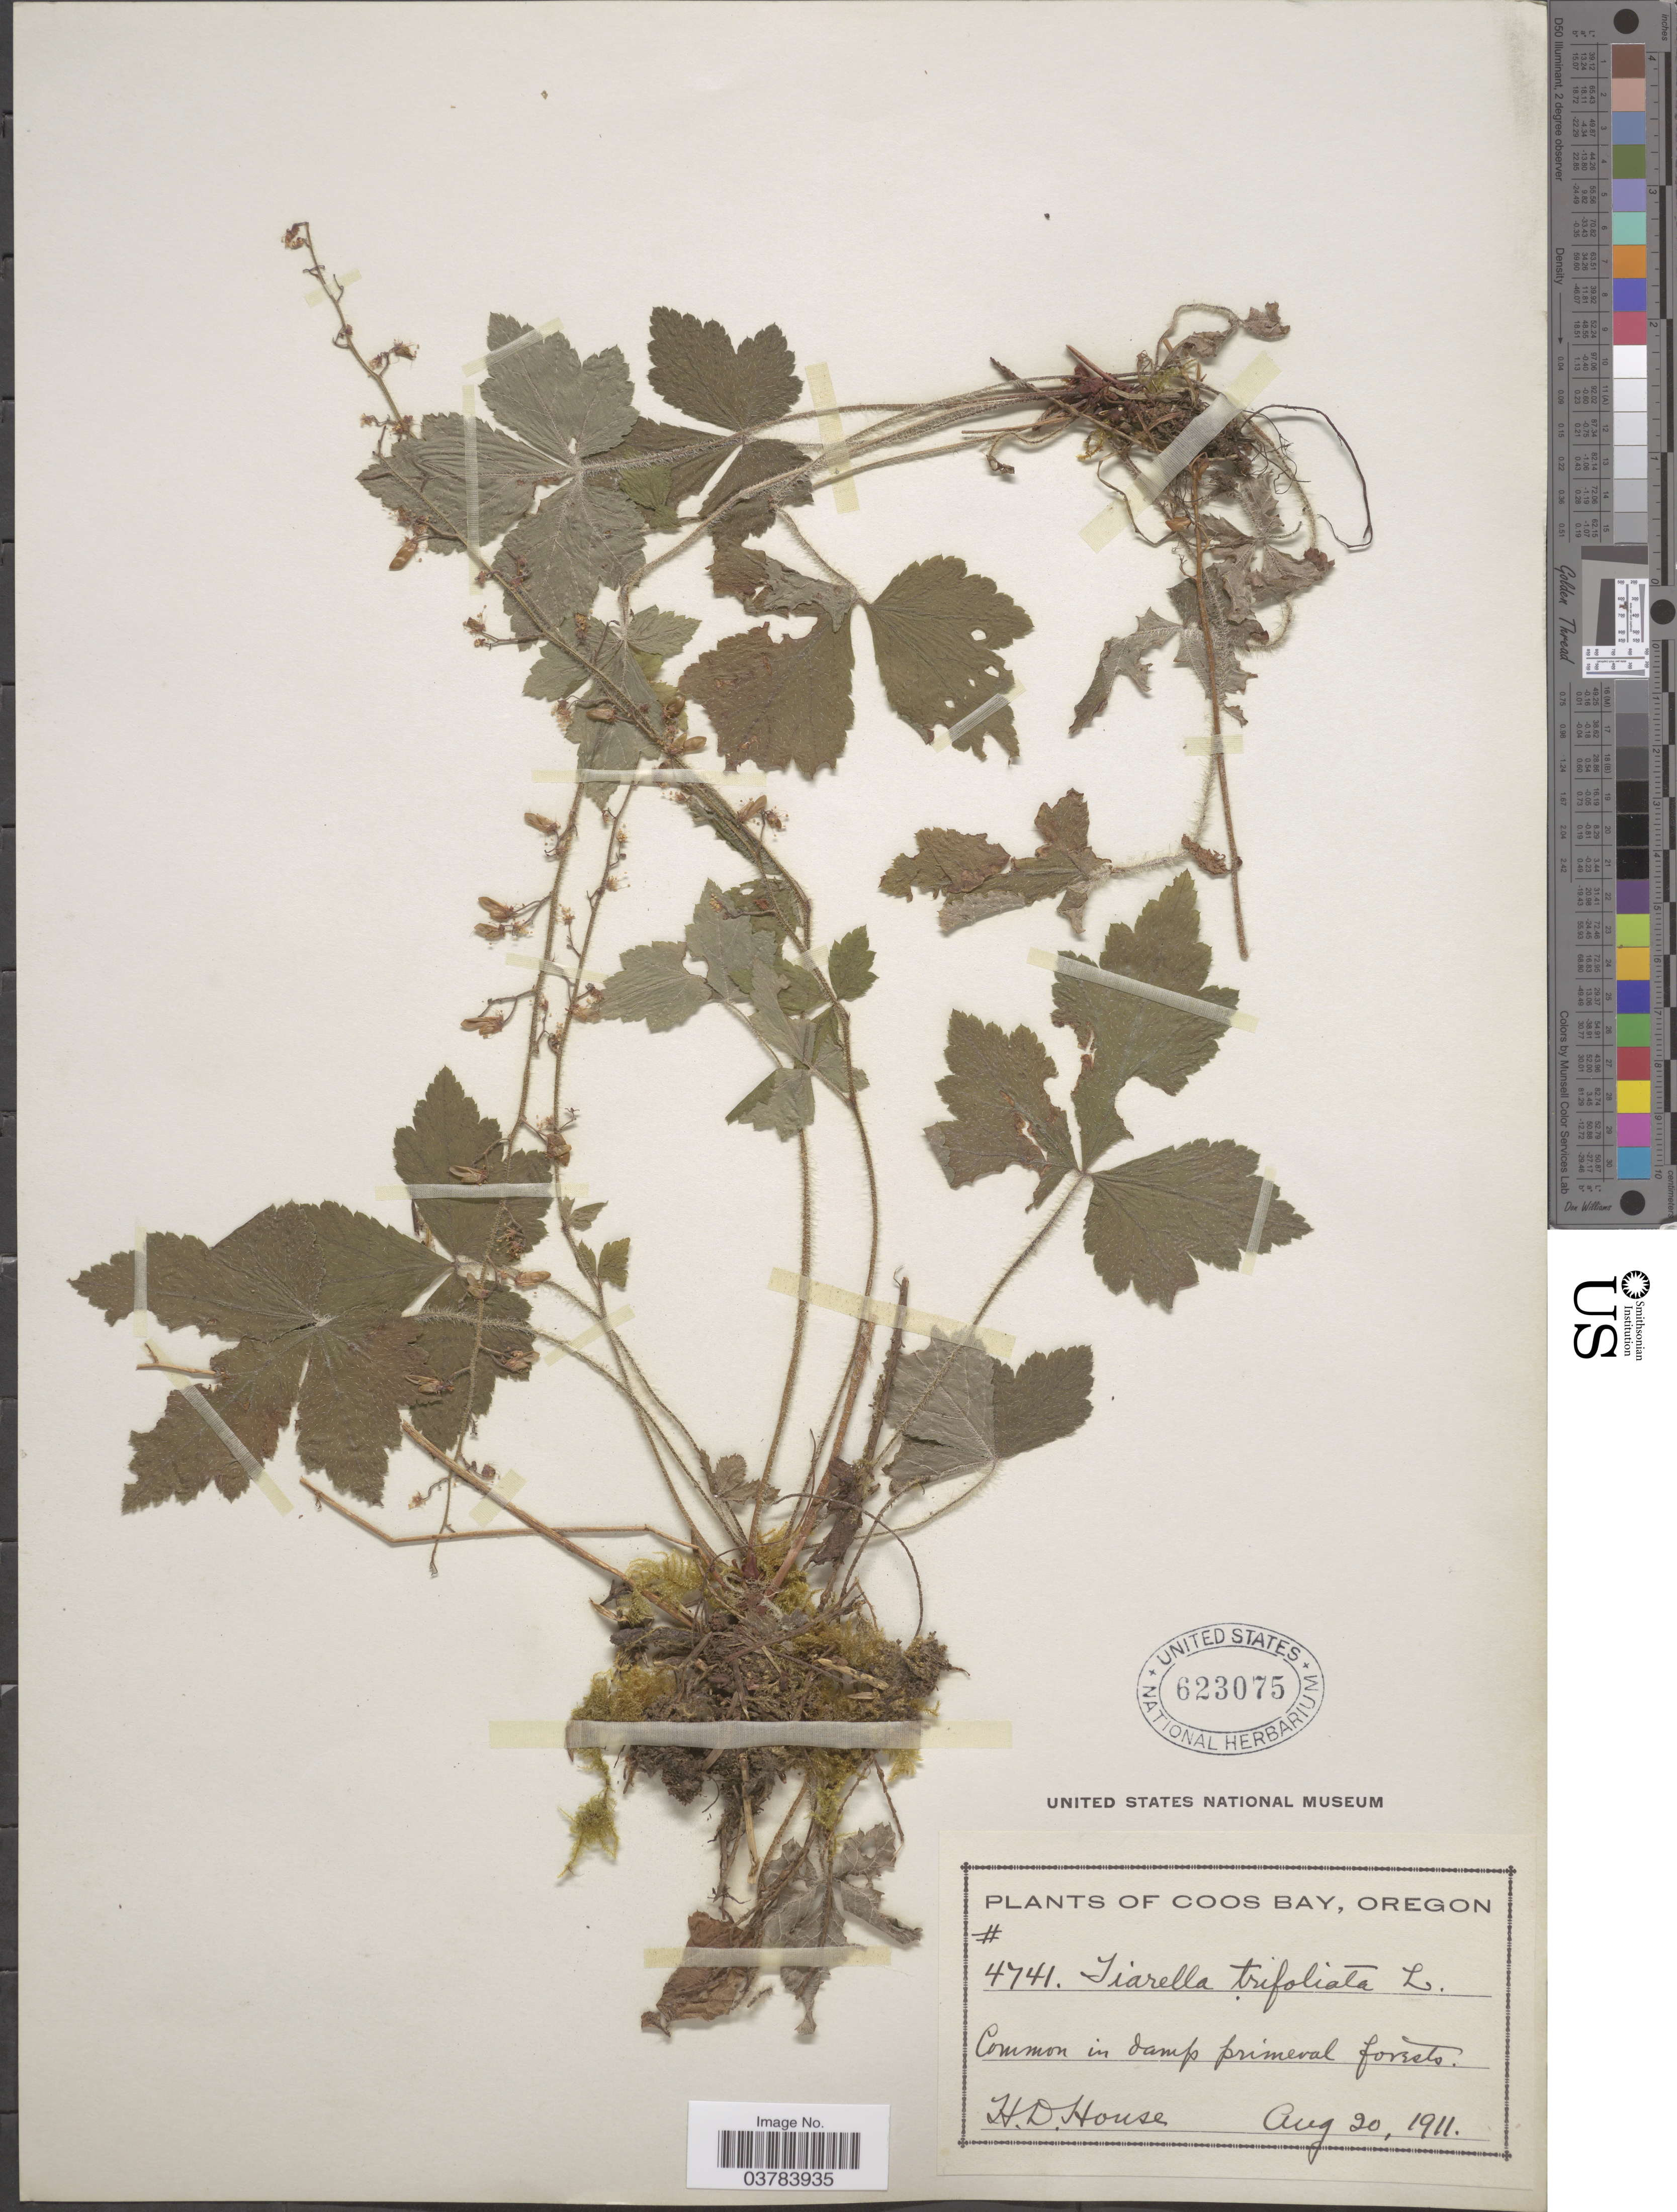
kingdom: Plantae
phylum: Tracheophyta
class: Magnoliopsida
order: Saxifragales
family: Saxifragaceae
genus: Tiarella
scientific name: Tiarella trifoliata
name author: L.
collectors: H. D. House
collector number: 4741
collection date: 1911-08-20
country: United States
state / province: Oregon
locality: Coos Bay.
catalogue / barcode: US 623075